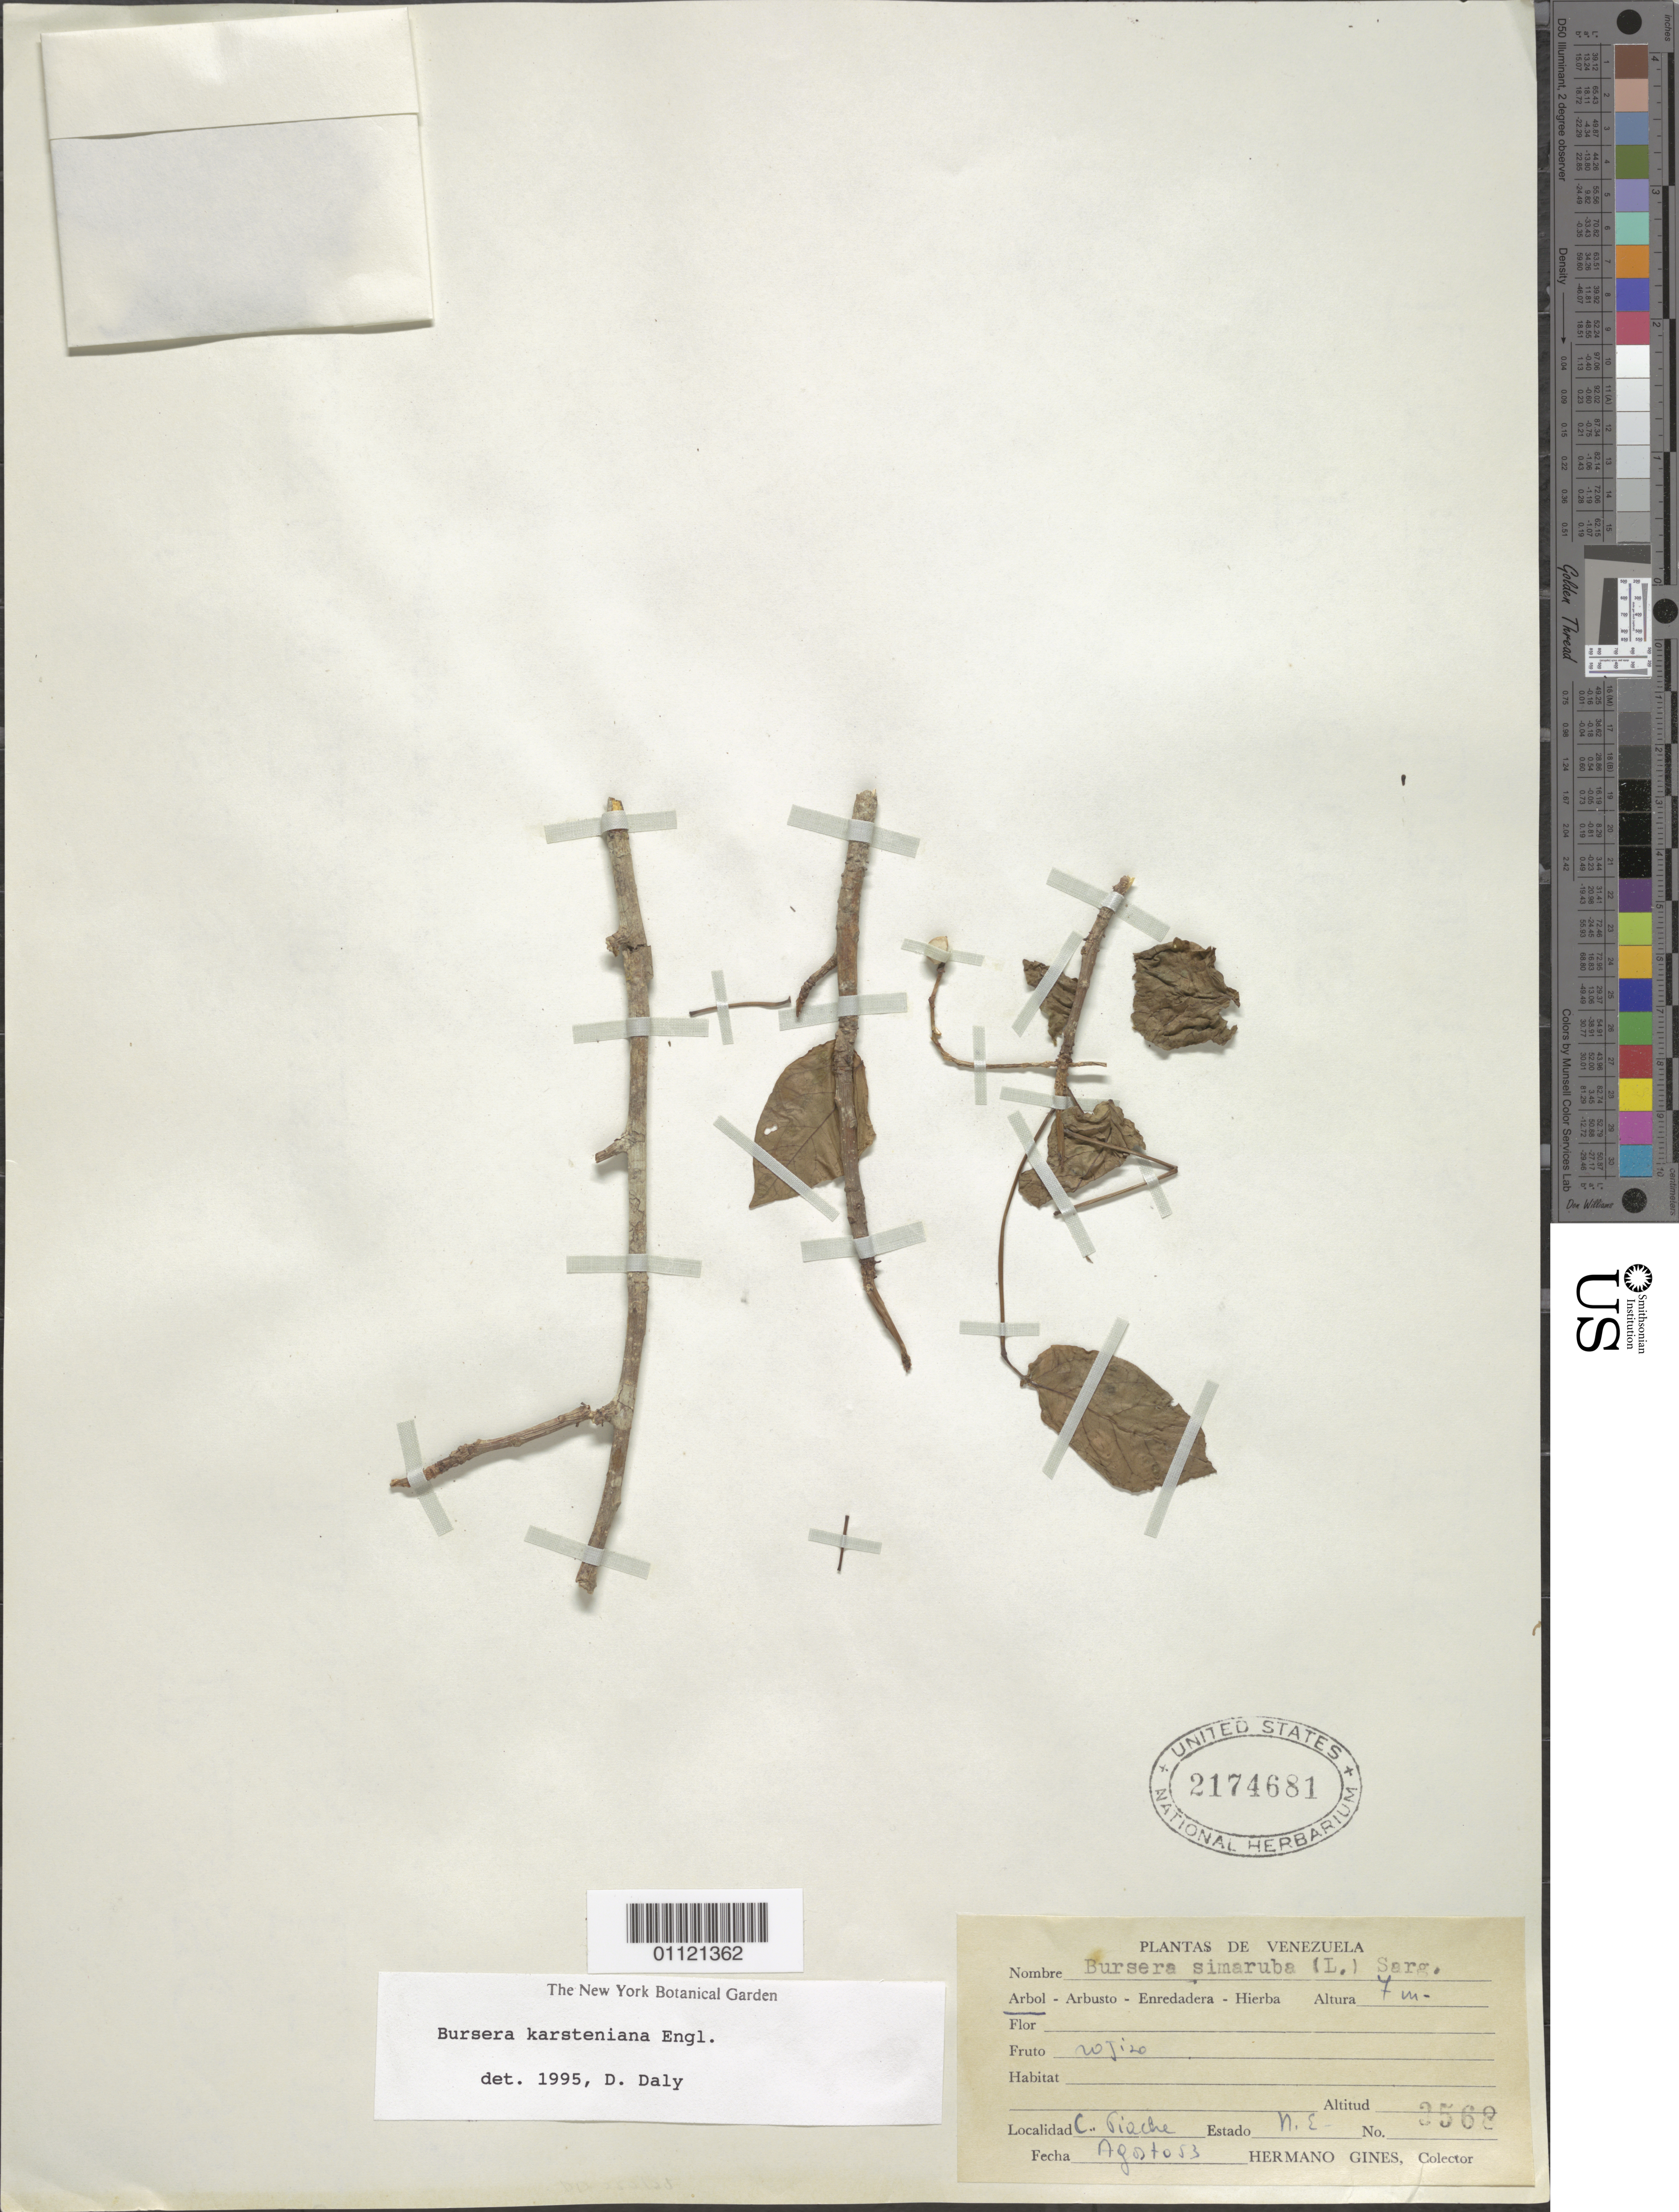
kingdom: Plantae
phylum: Tracheophyta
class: Magnoliopsida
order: Sapindales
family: Burseraceae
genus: Bursera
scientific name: Bursera karsteniana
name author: Engl.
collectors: Bro. Gines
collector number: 3568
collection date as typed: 01 Aug 1953 to 31 Aug 1953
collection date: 1953-08-01/1953-08-31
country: Venezuela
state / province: Nueva Esparta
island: Margarita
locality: C. Piache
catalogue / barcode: US 2174681